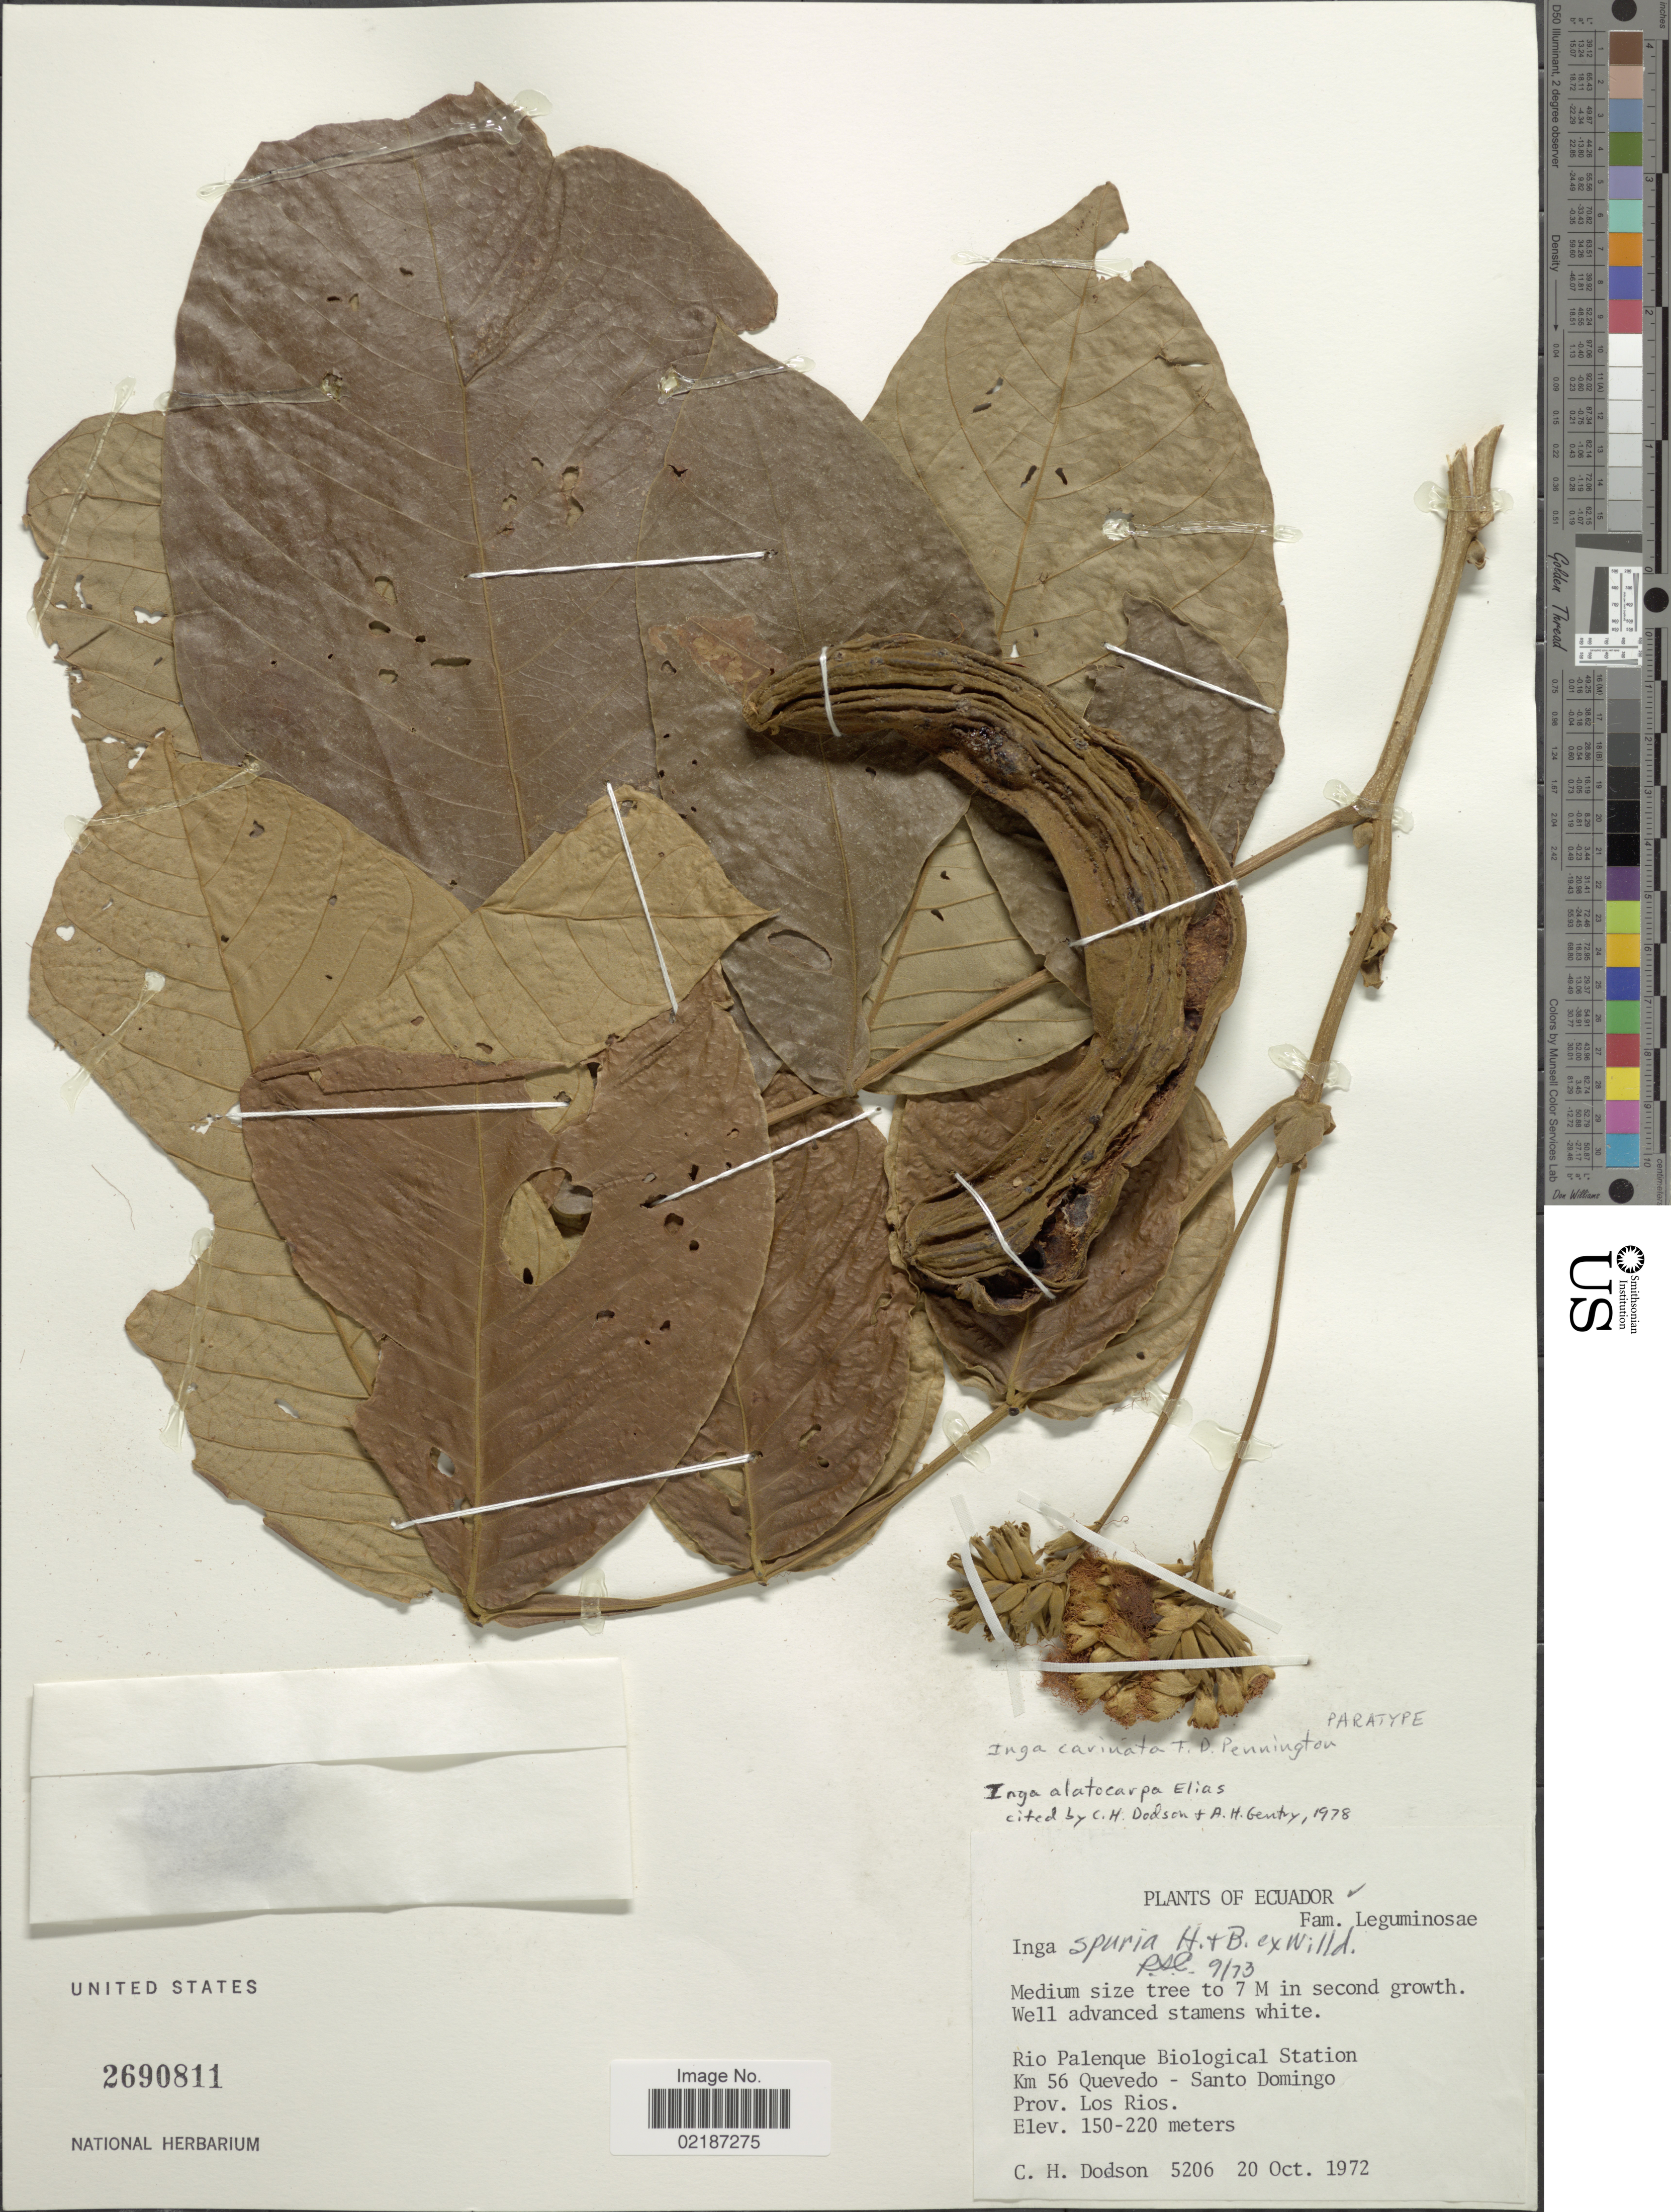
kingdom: Plantae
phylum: Tracheophyta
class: Magnoliopsida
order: Fabales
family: Fabaceae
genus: Inga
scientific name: Inga carinata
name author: T.D. Penn.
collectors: C. H. Dodson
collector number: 5206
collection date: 1972-10-20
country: Ecuador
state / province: Los Ríos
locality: Rio Palenque Biological Station, Km 56 Quevedo, Santo Domingo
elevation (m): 150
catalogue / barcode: US 2690811